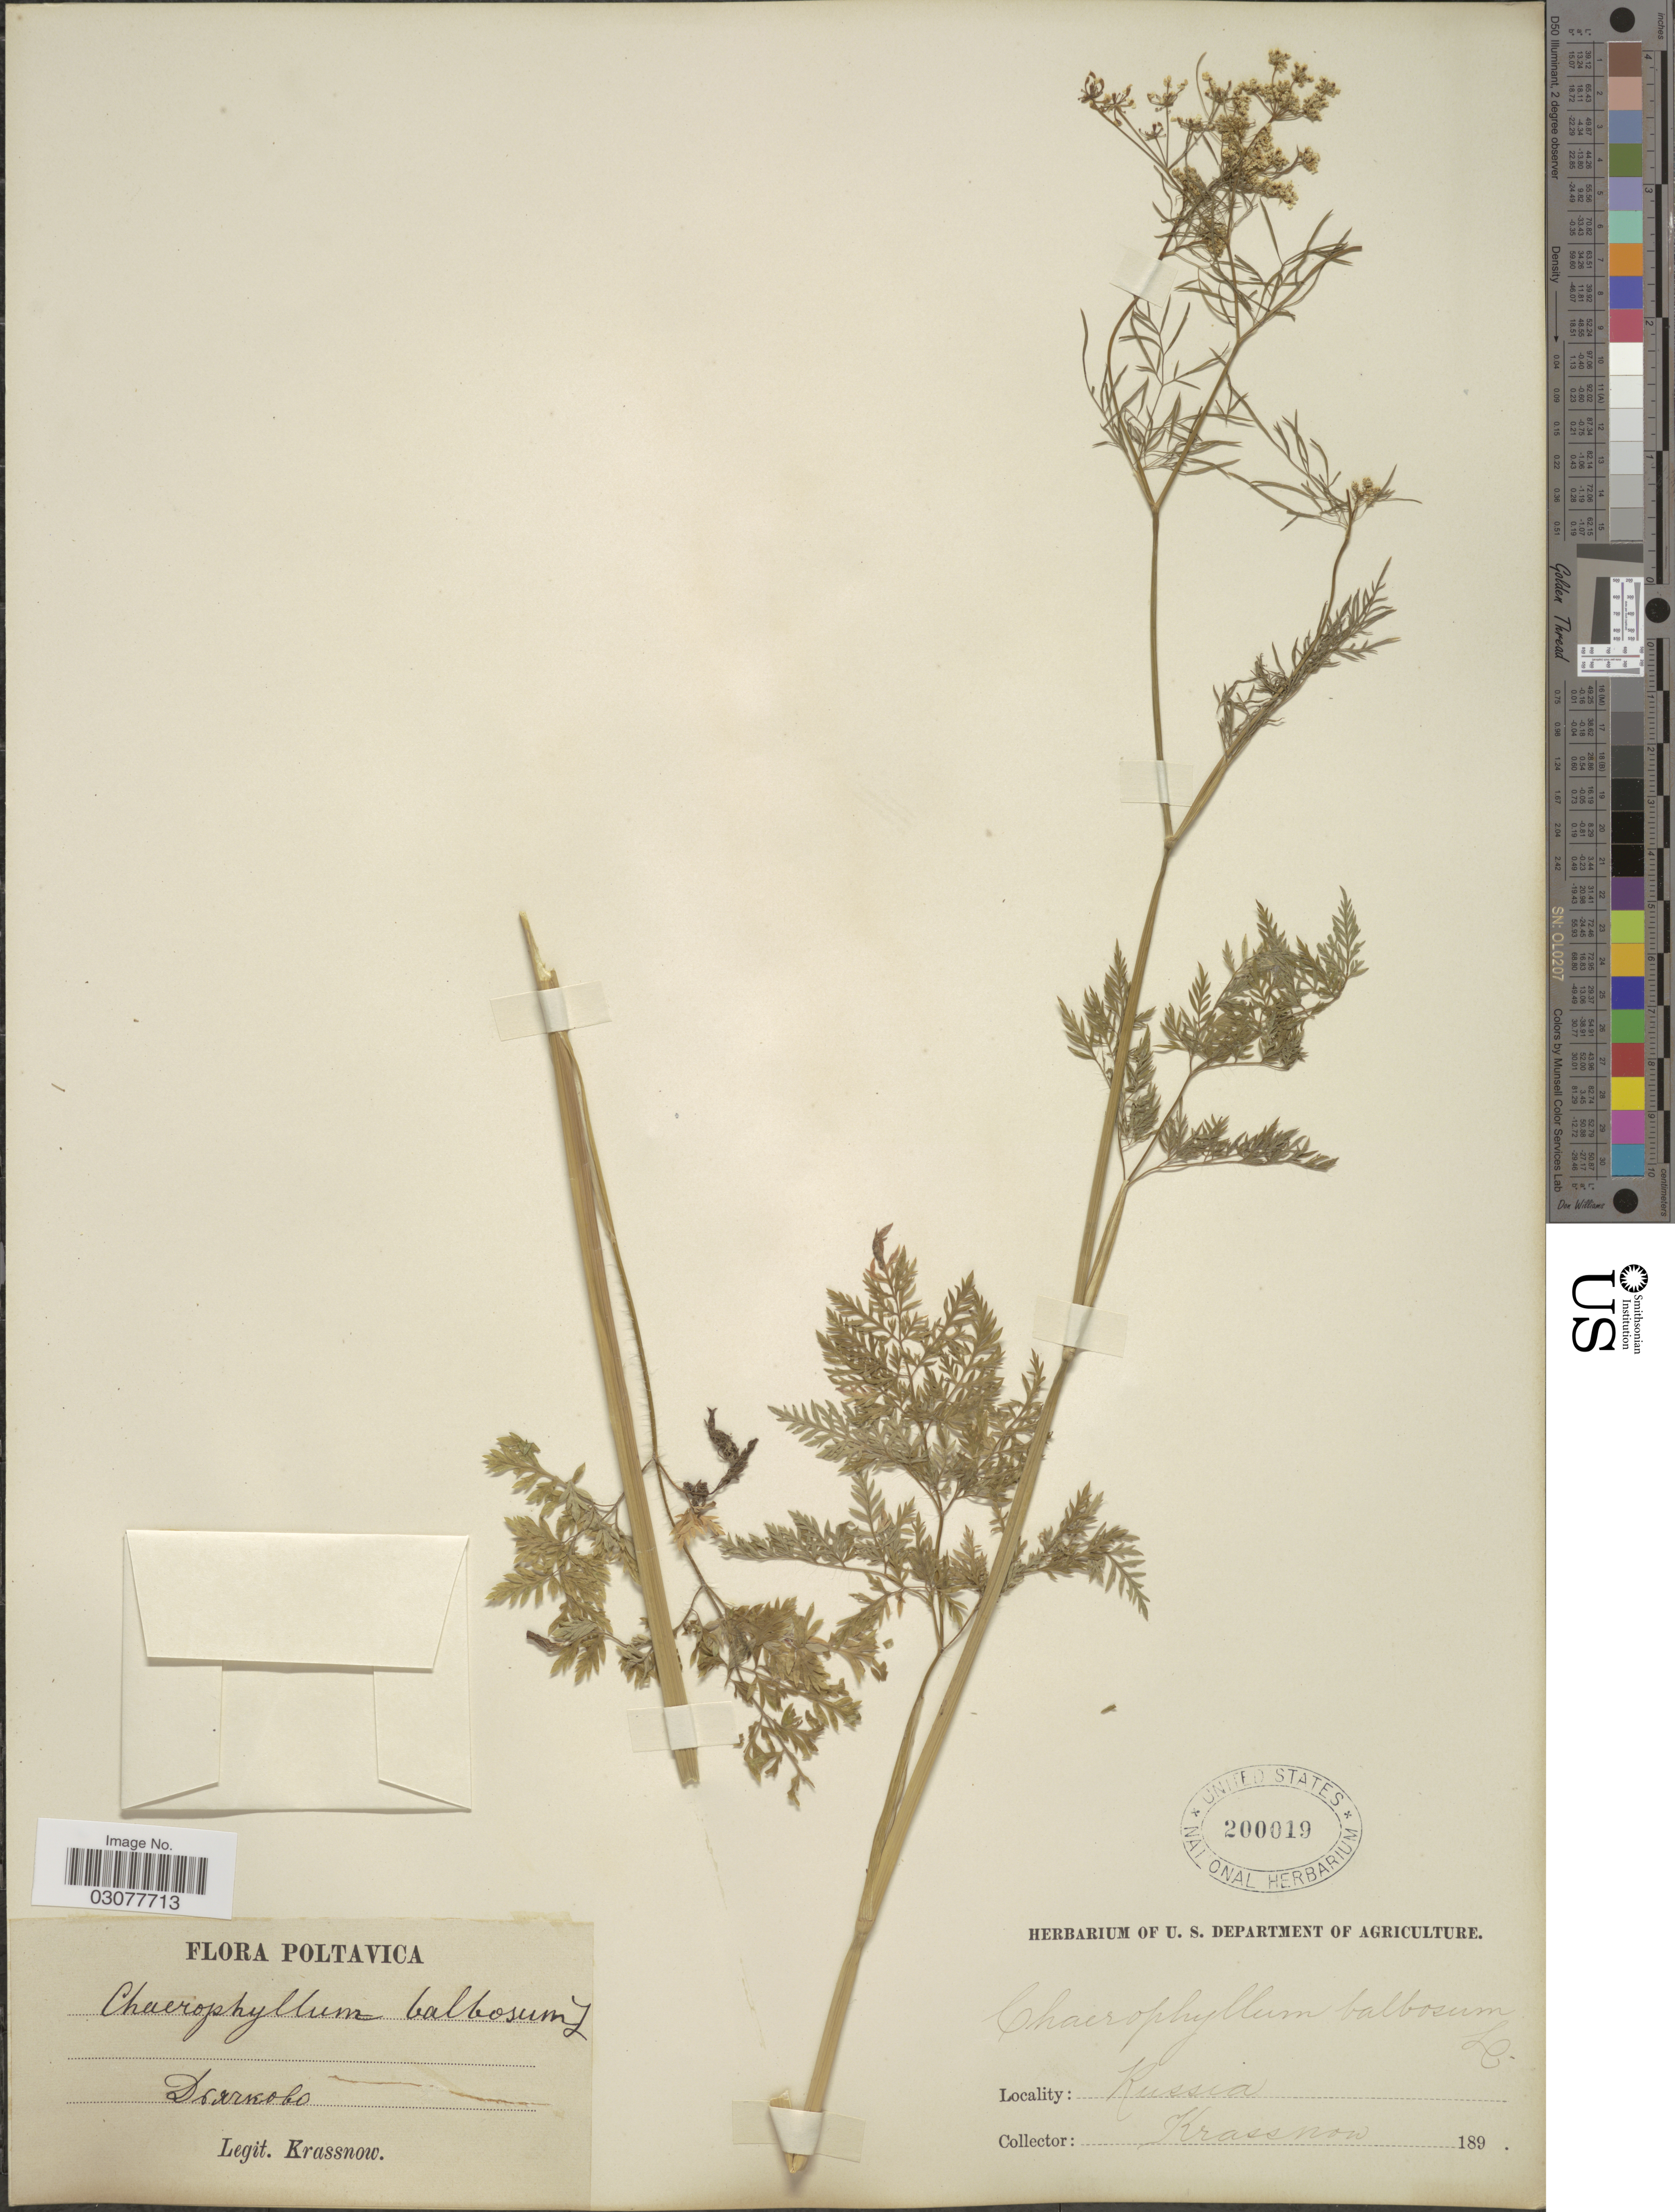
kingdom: Plantae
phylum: Tracheophyta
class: Magnoliopsida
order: Apiales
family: Apiaceae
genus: Chaerophyllum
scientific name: Chaerophyllum bulbosum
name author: L.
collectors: -. Krassnow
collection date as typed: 189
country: Ukraine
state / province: Poltava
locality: Dyachkove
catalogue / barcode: US 200019